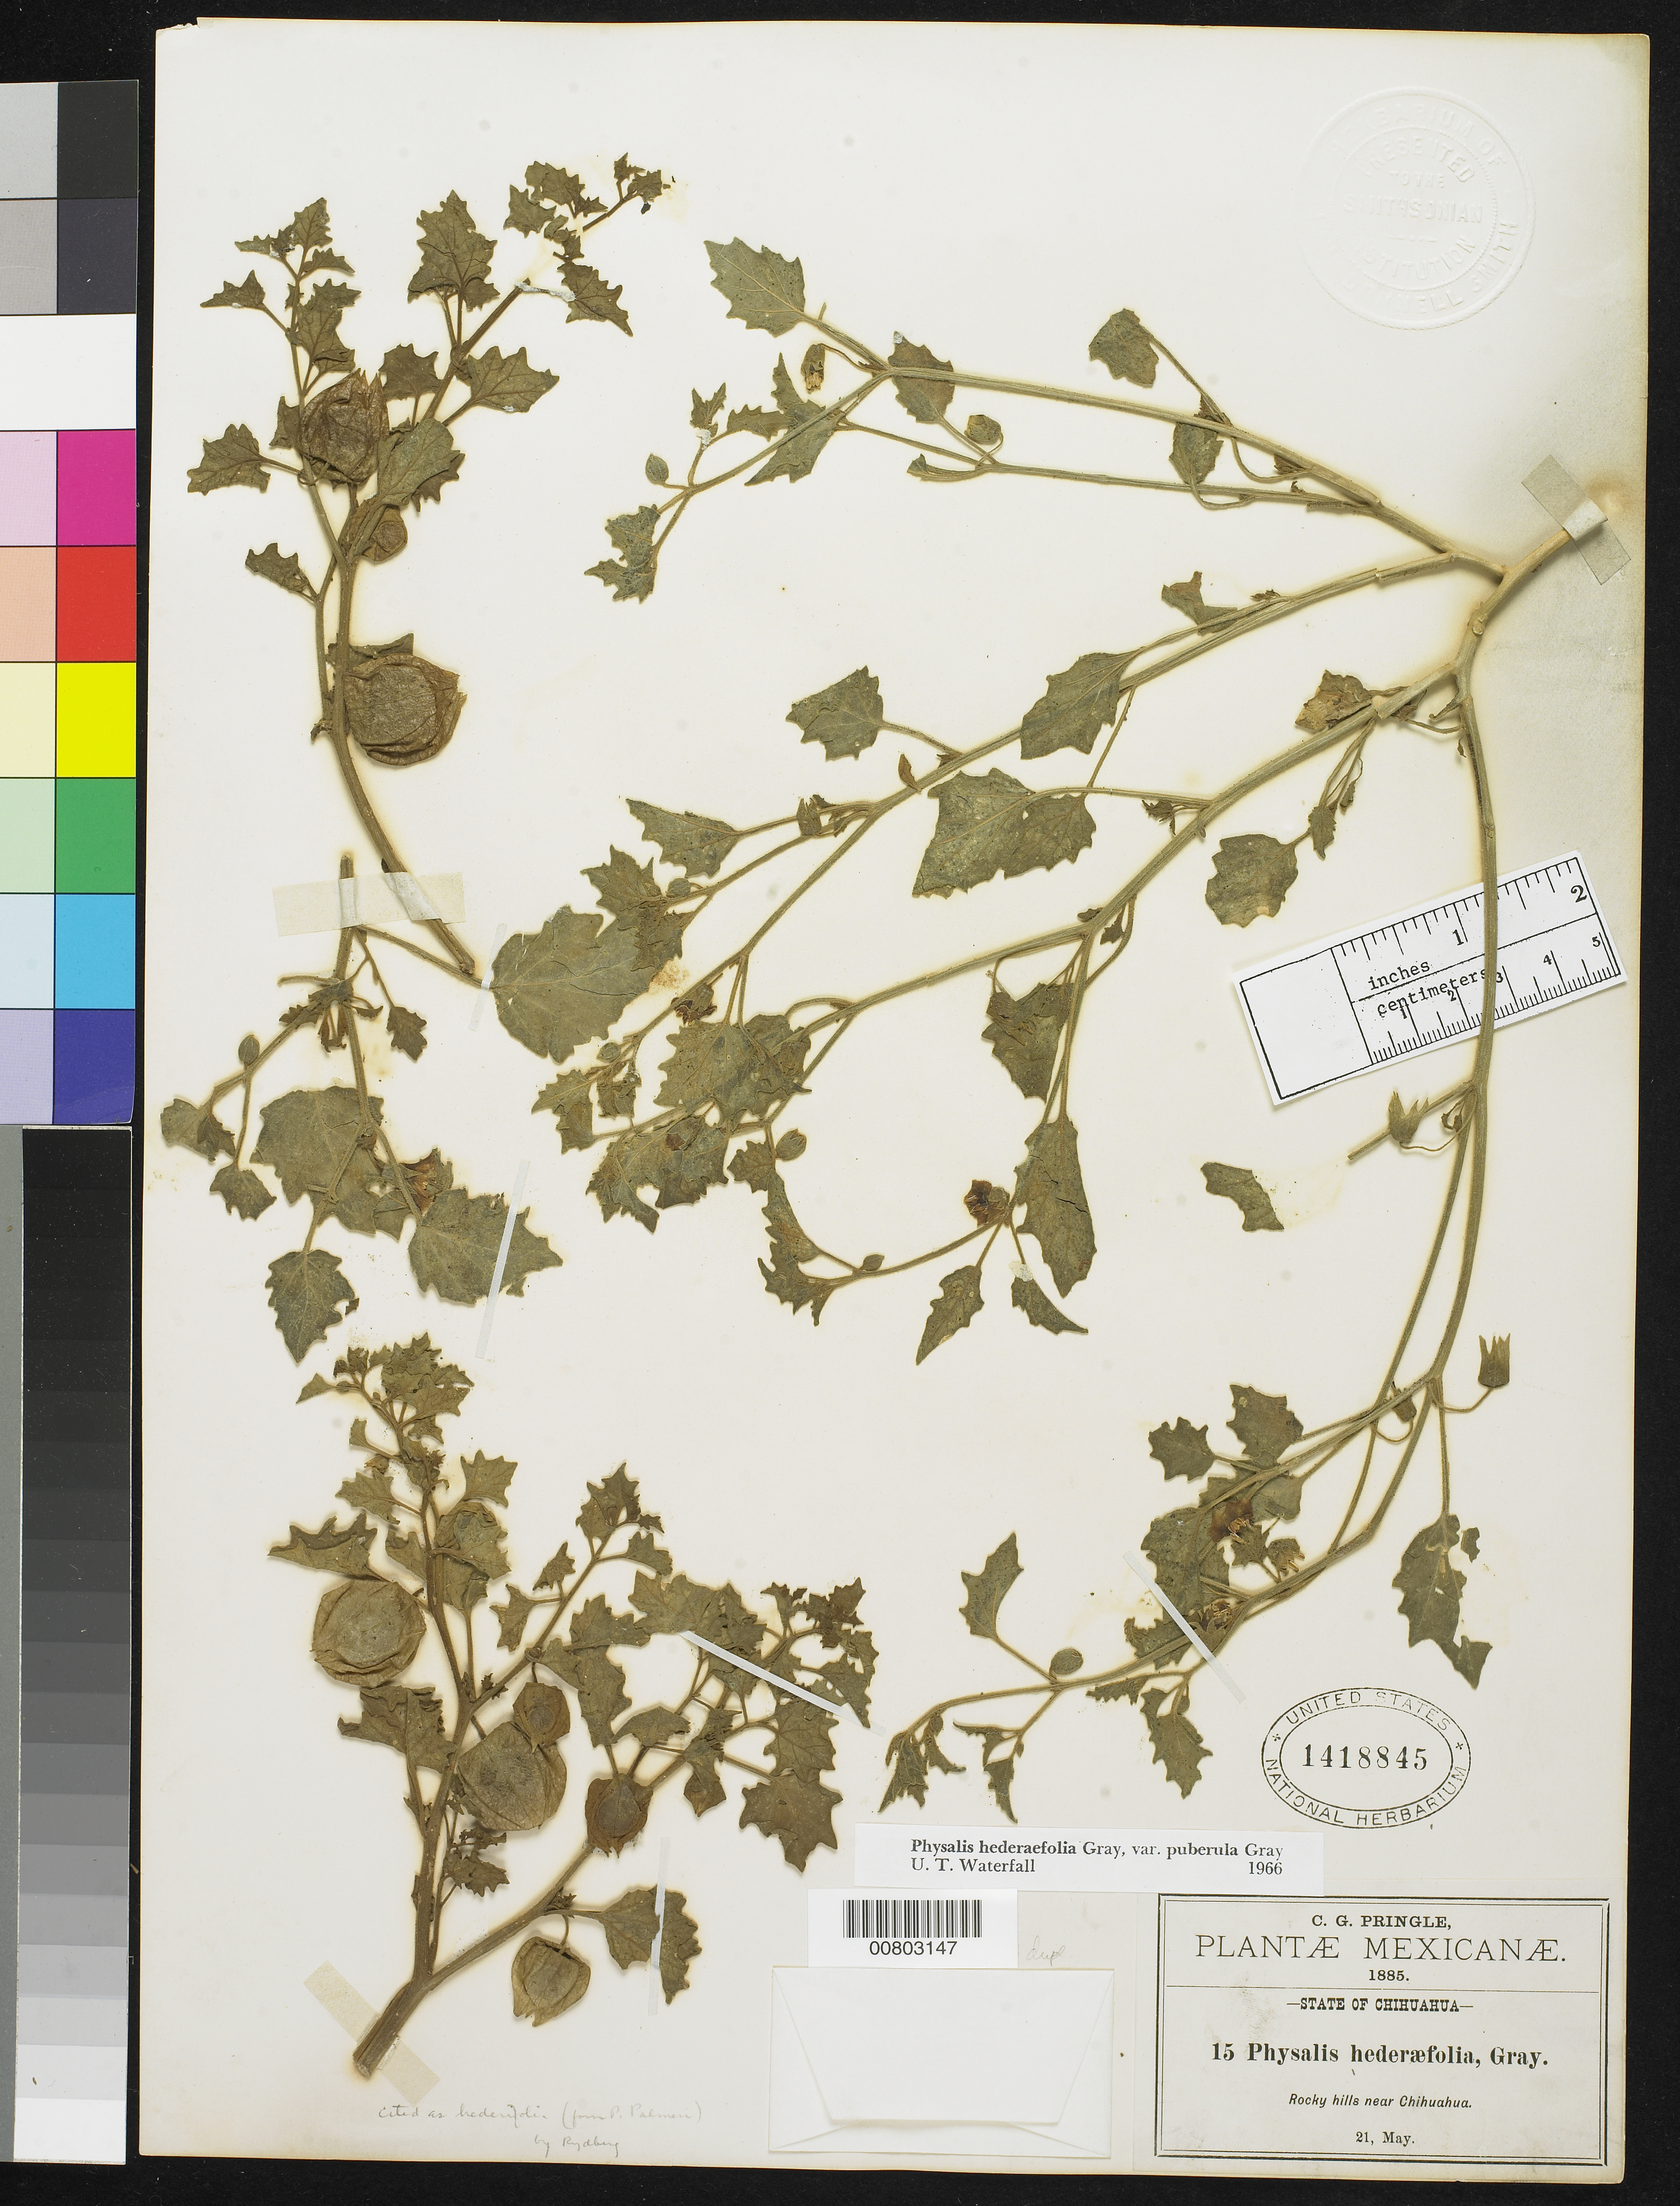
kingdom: Plantae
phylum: Tracheophyta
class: Magnoliopsida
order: Solanales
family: Solanaceae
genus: Physalis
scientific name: Physalis hederifolia var. puberula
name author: A. Gray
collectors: C. G. Pringle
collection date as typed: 21 May 1885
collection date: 1885-05-21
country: Mexico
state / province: Chihuahua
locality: Rocky hills near Chihuahua.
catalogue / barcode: US 1418845